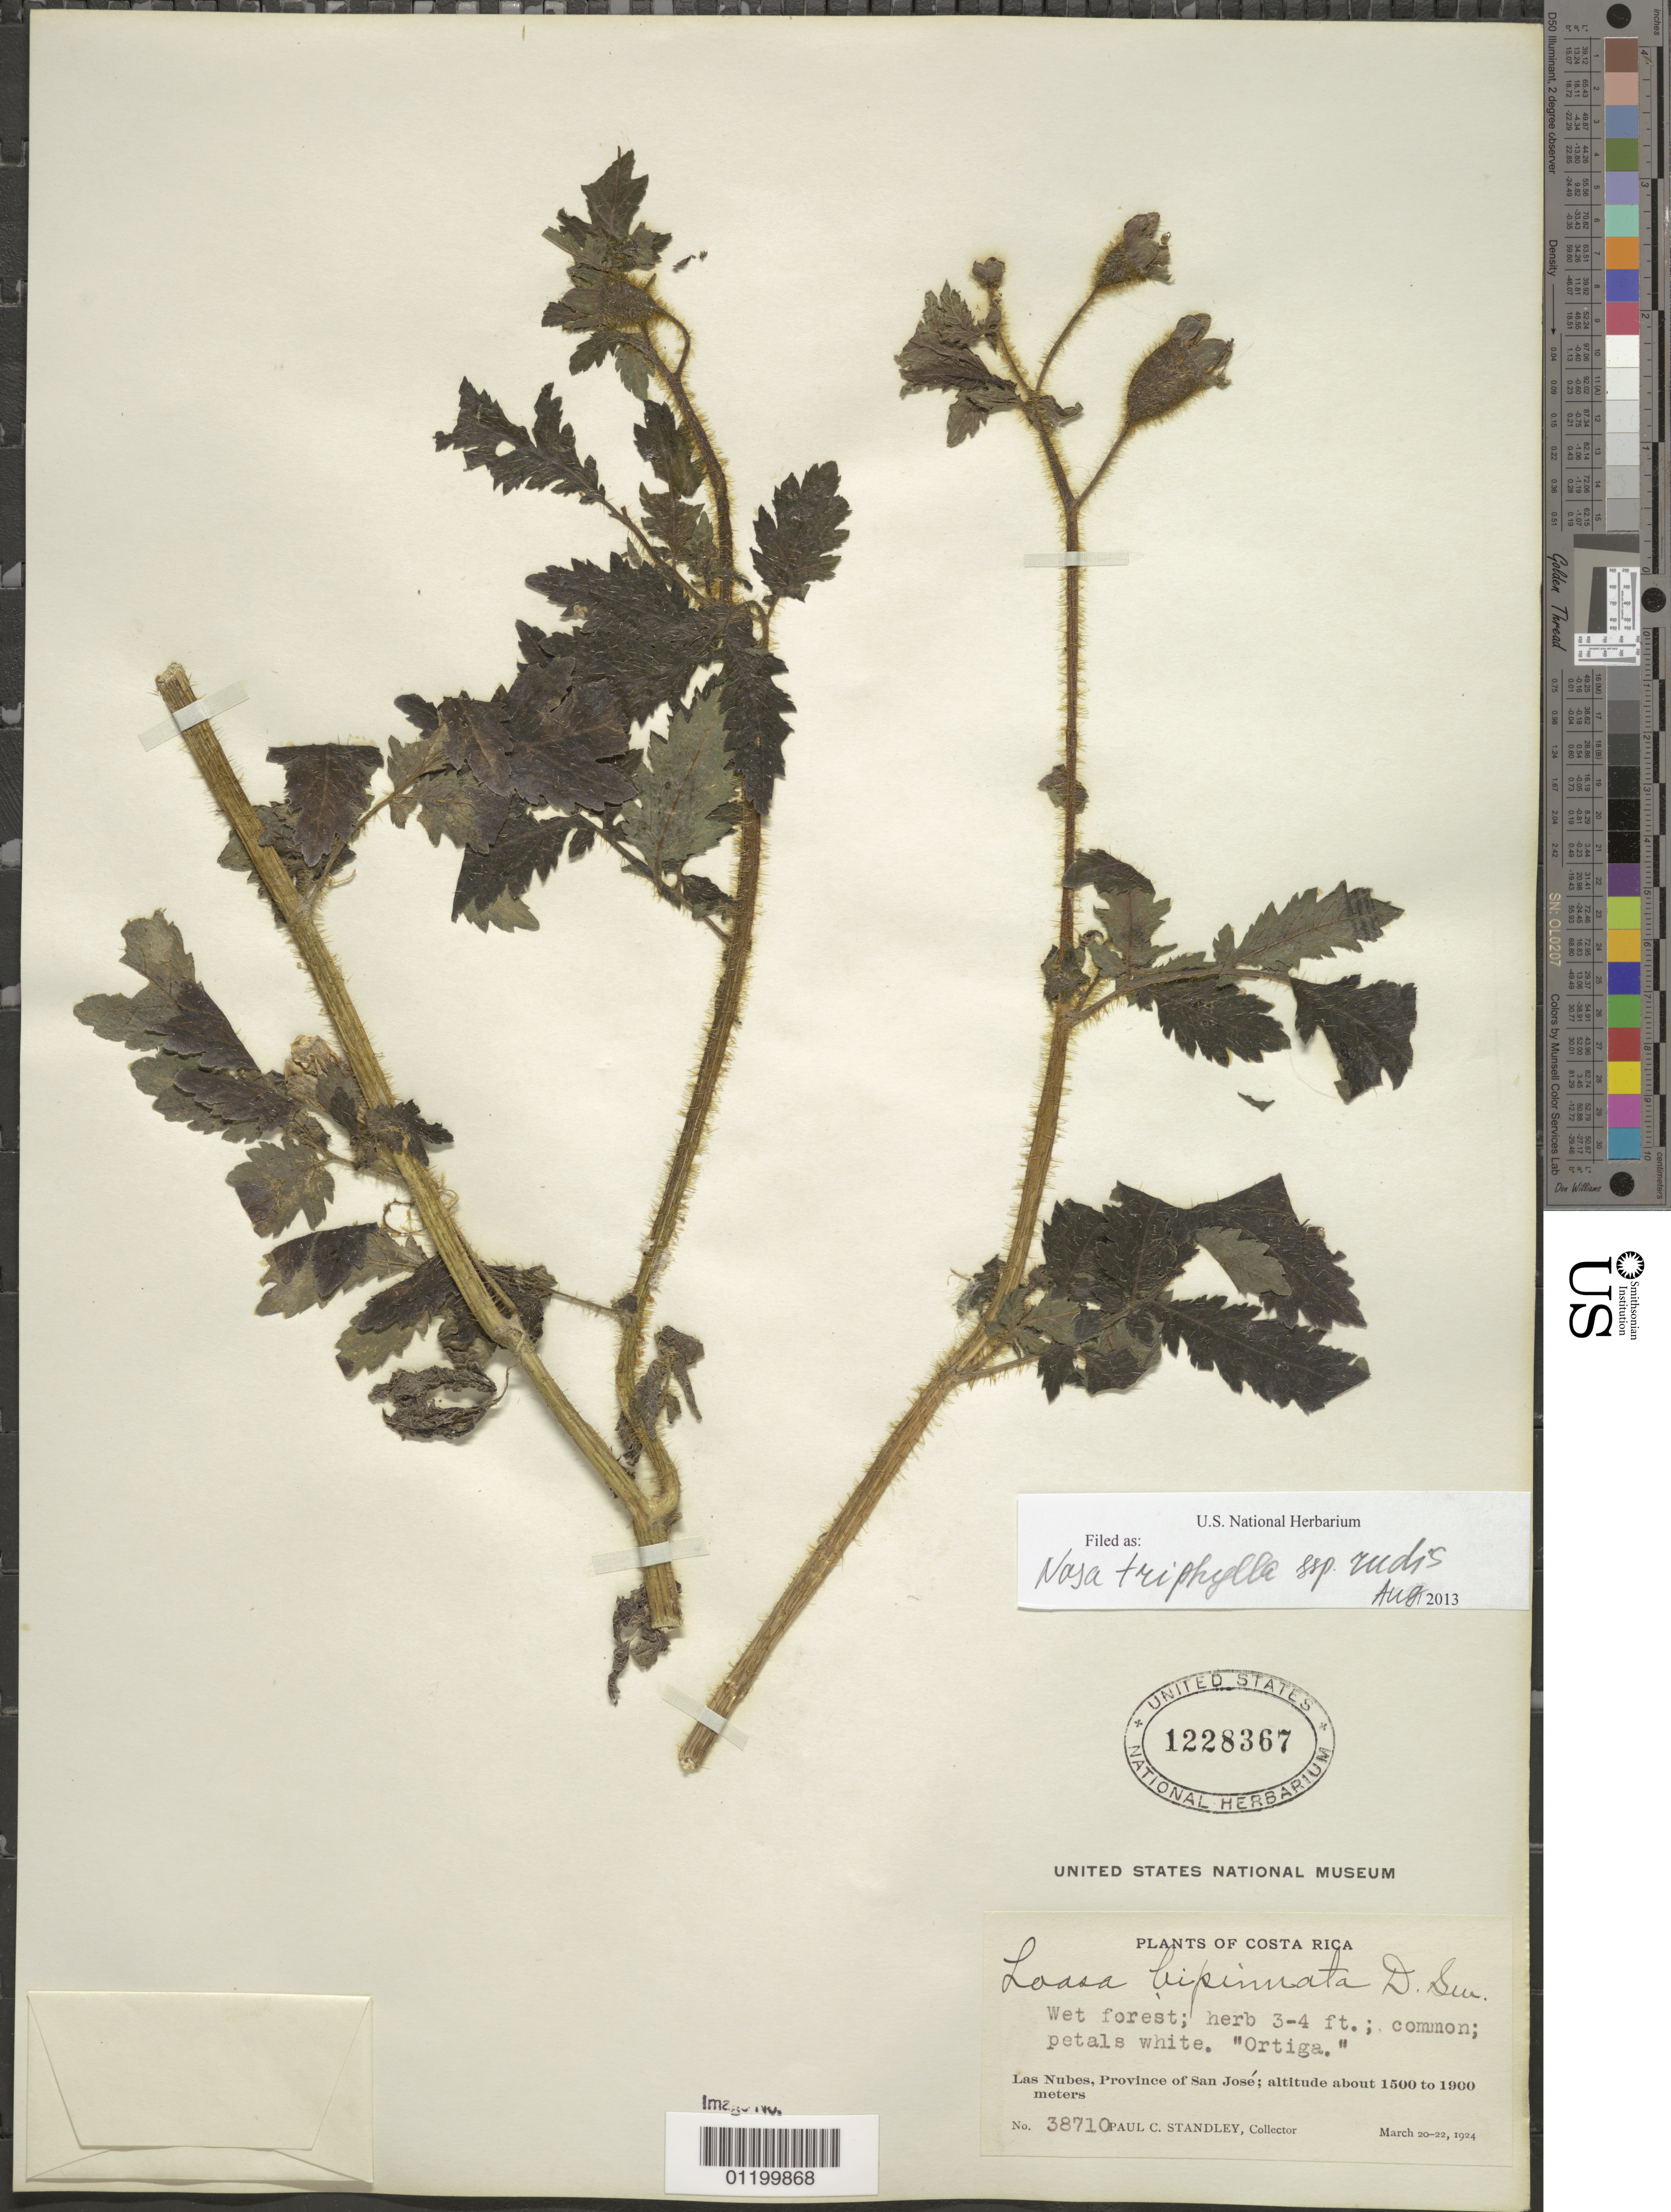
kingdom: Plantae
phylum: Tracheophyta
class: Magnoliopsida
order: Cornales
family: Loasaceae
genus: Nasa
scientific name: Nasa triphylla subsp. rudis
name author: (Benth.) Weigend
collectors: P. C. Standley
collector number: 38710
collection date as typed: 20 Mar 1924 to 22 Mar 1924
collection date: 1924-03-20/1924-03-22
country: Costa Rica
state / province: San José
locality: Las Nubes.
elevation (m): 1500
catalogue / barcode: US 1228367